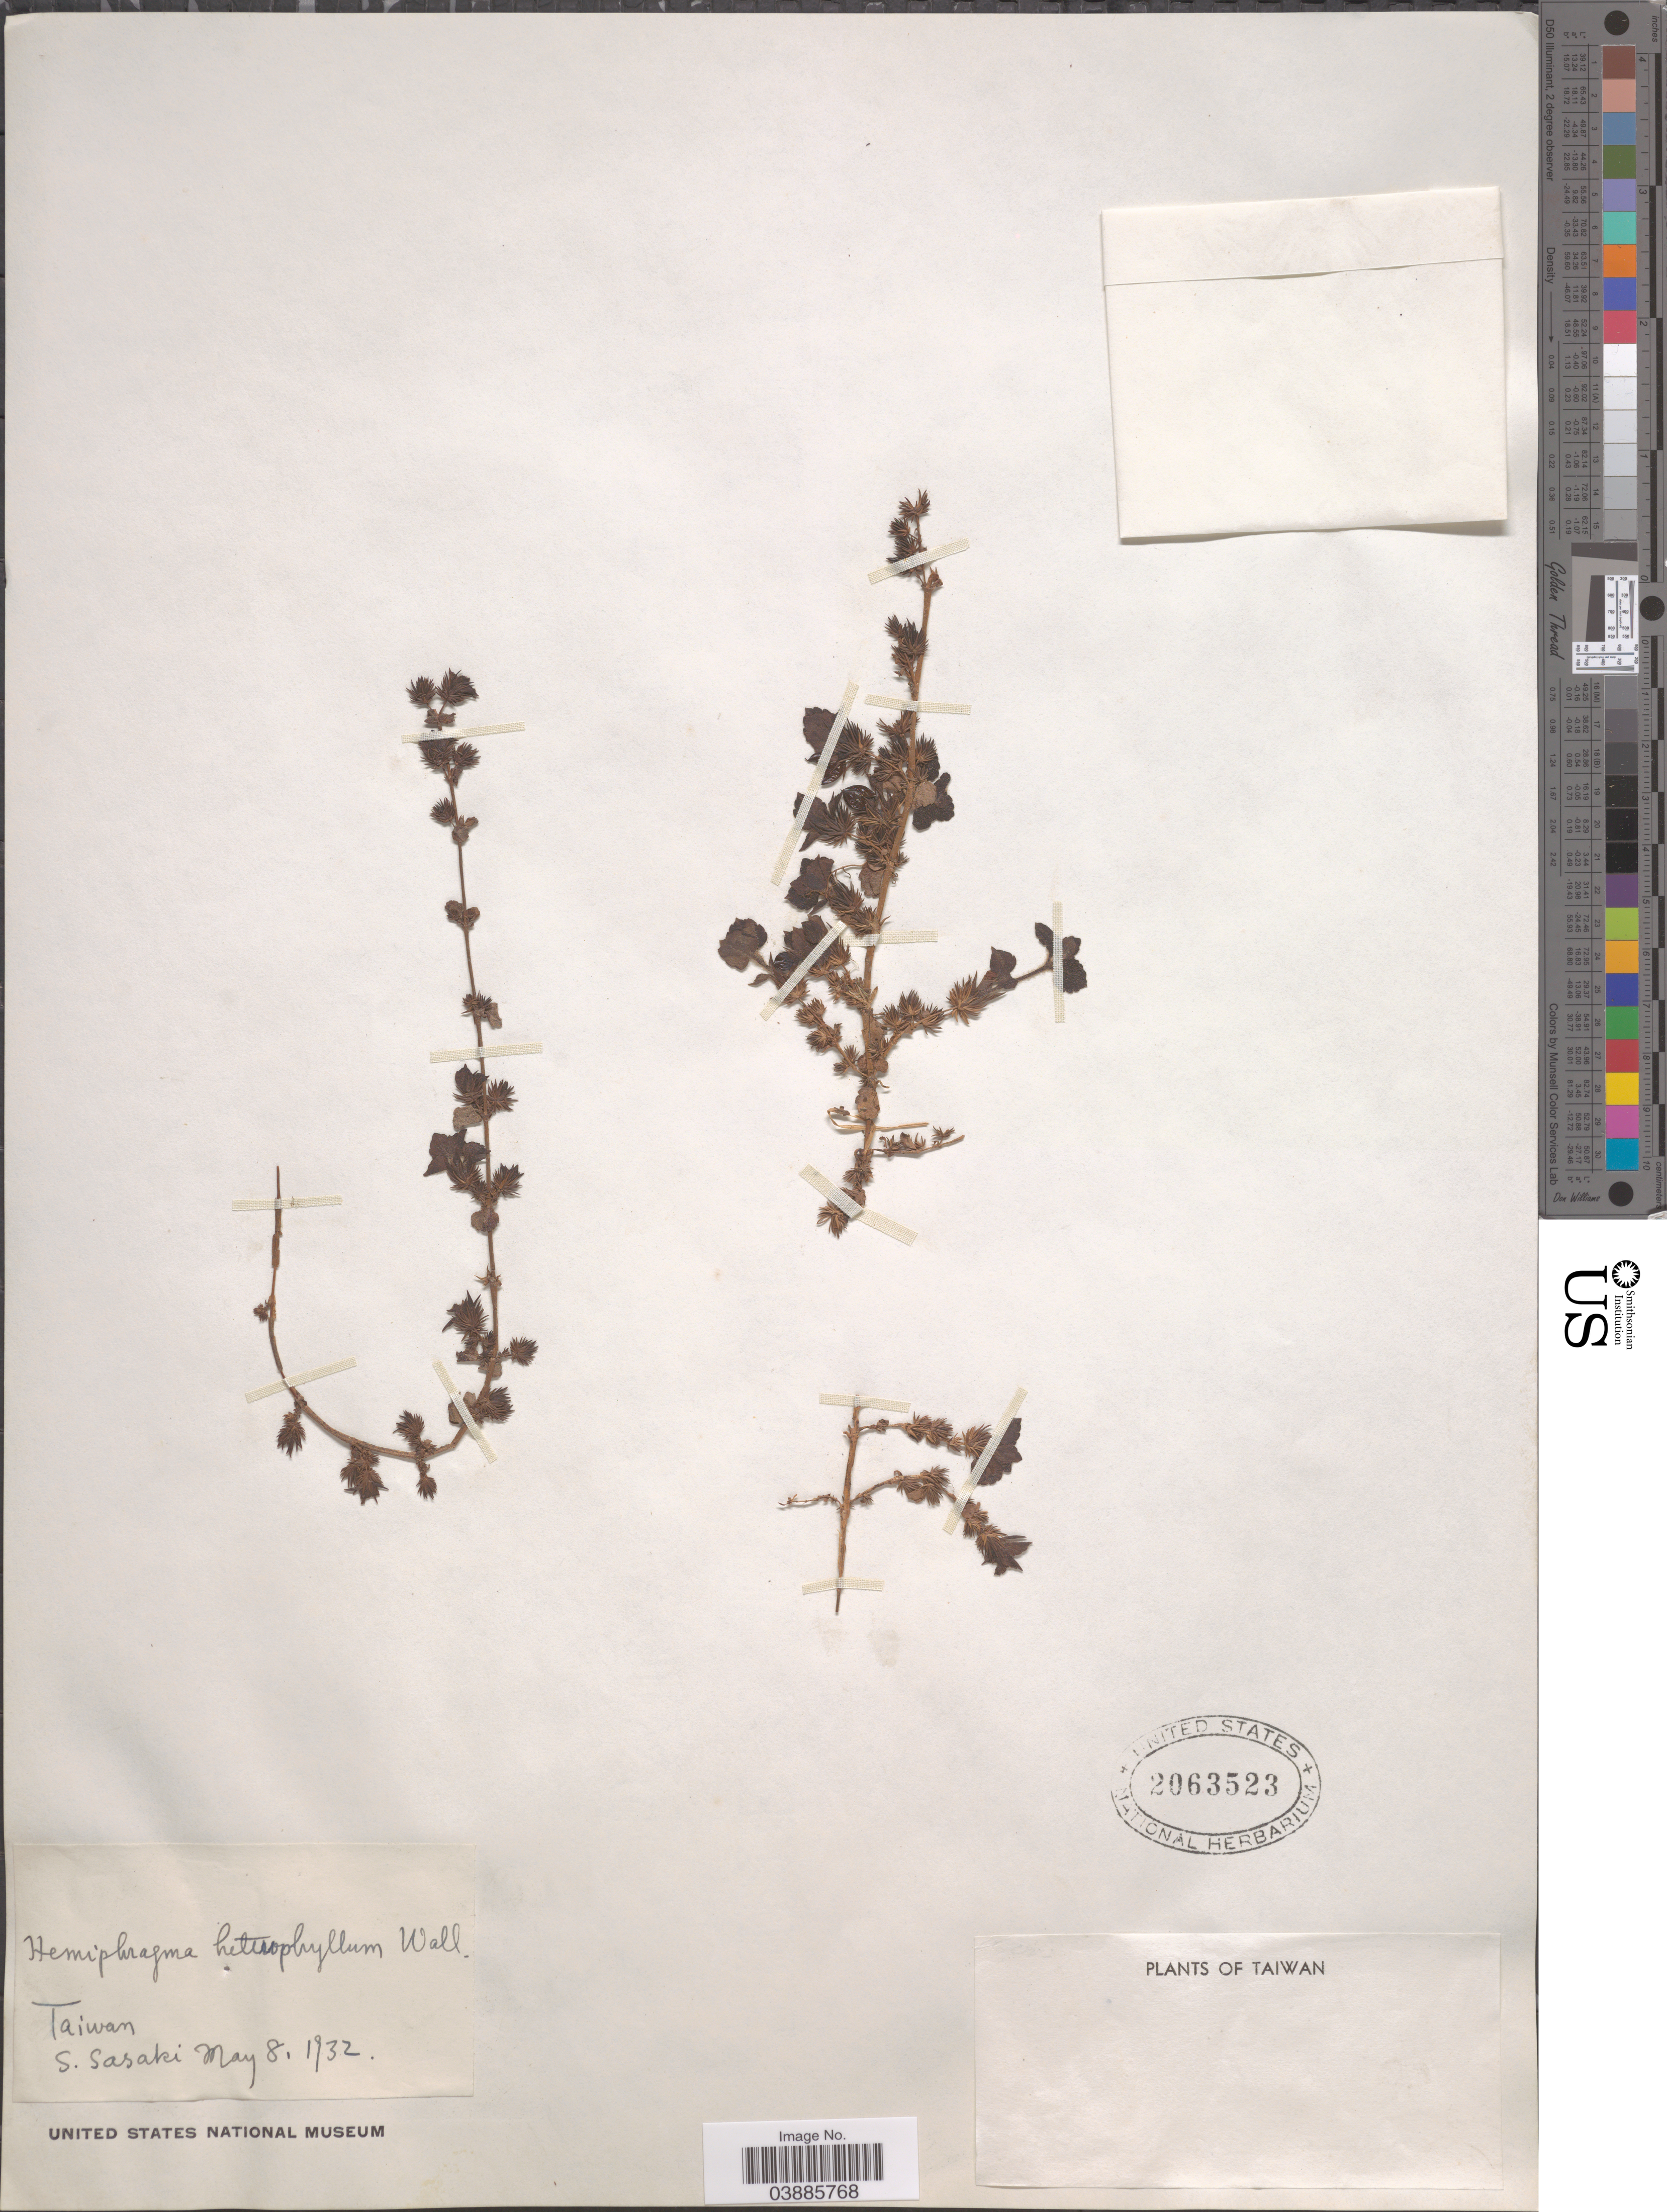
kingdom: Plantae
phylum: Tracheophyta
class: Magnoliopsida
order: Lamiales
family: Plantaginaceae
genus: Hemiphragma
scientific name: Hemiphragma heterophyllum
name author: Wall.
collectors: S. Sasaki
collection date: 1932-05-08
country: Taiwan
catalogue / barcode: US 2063523